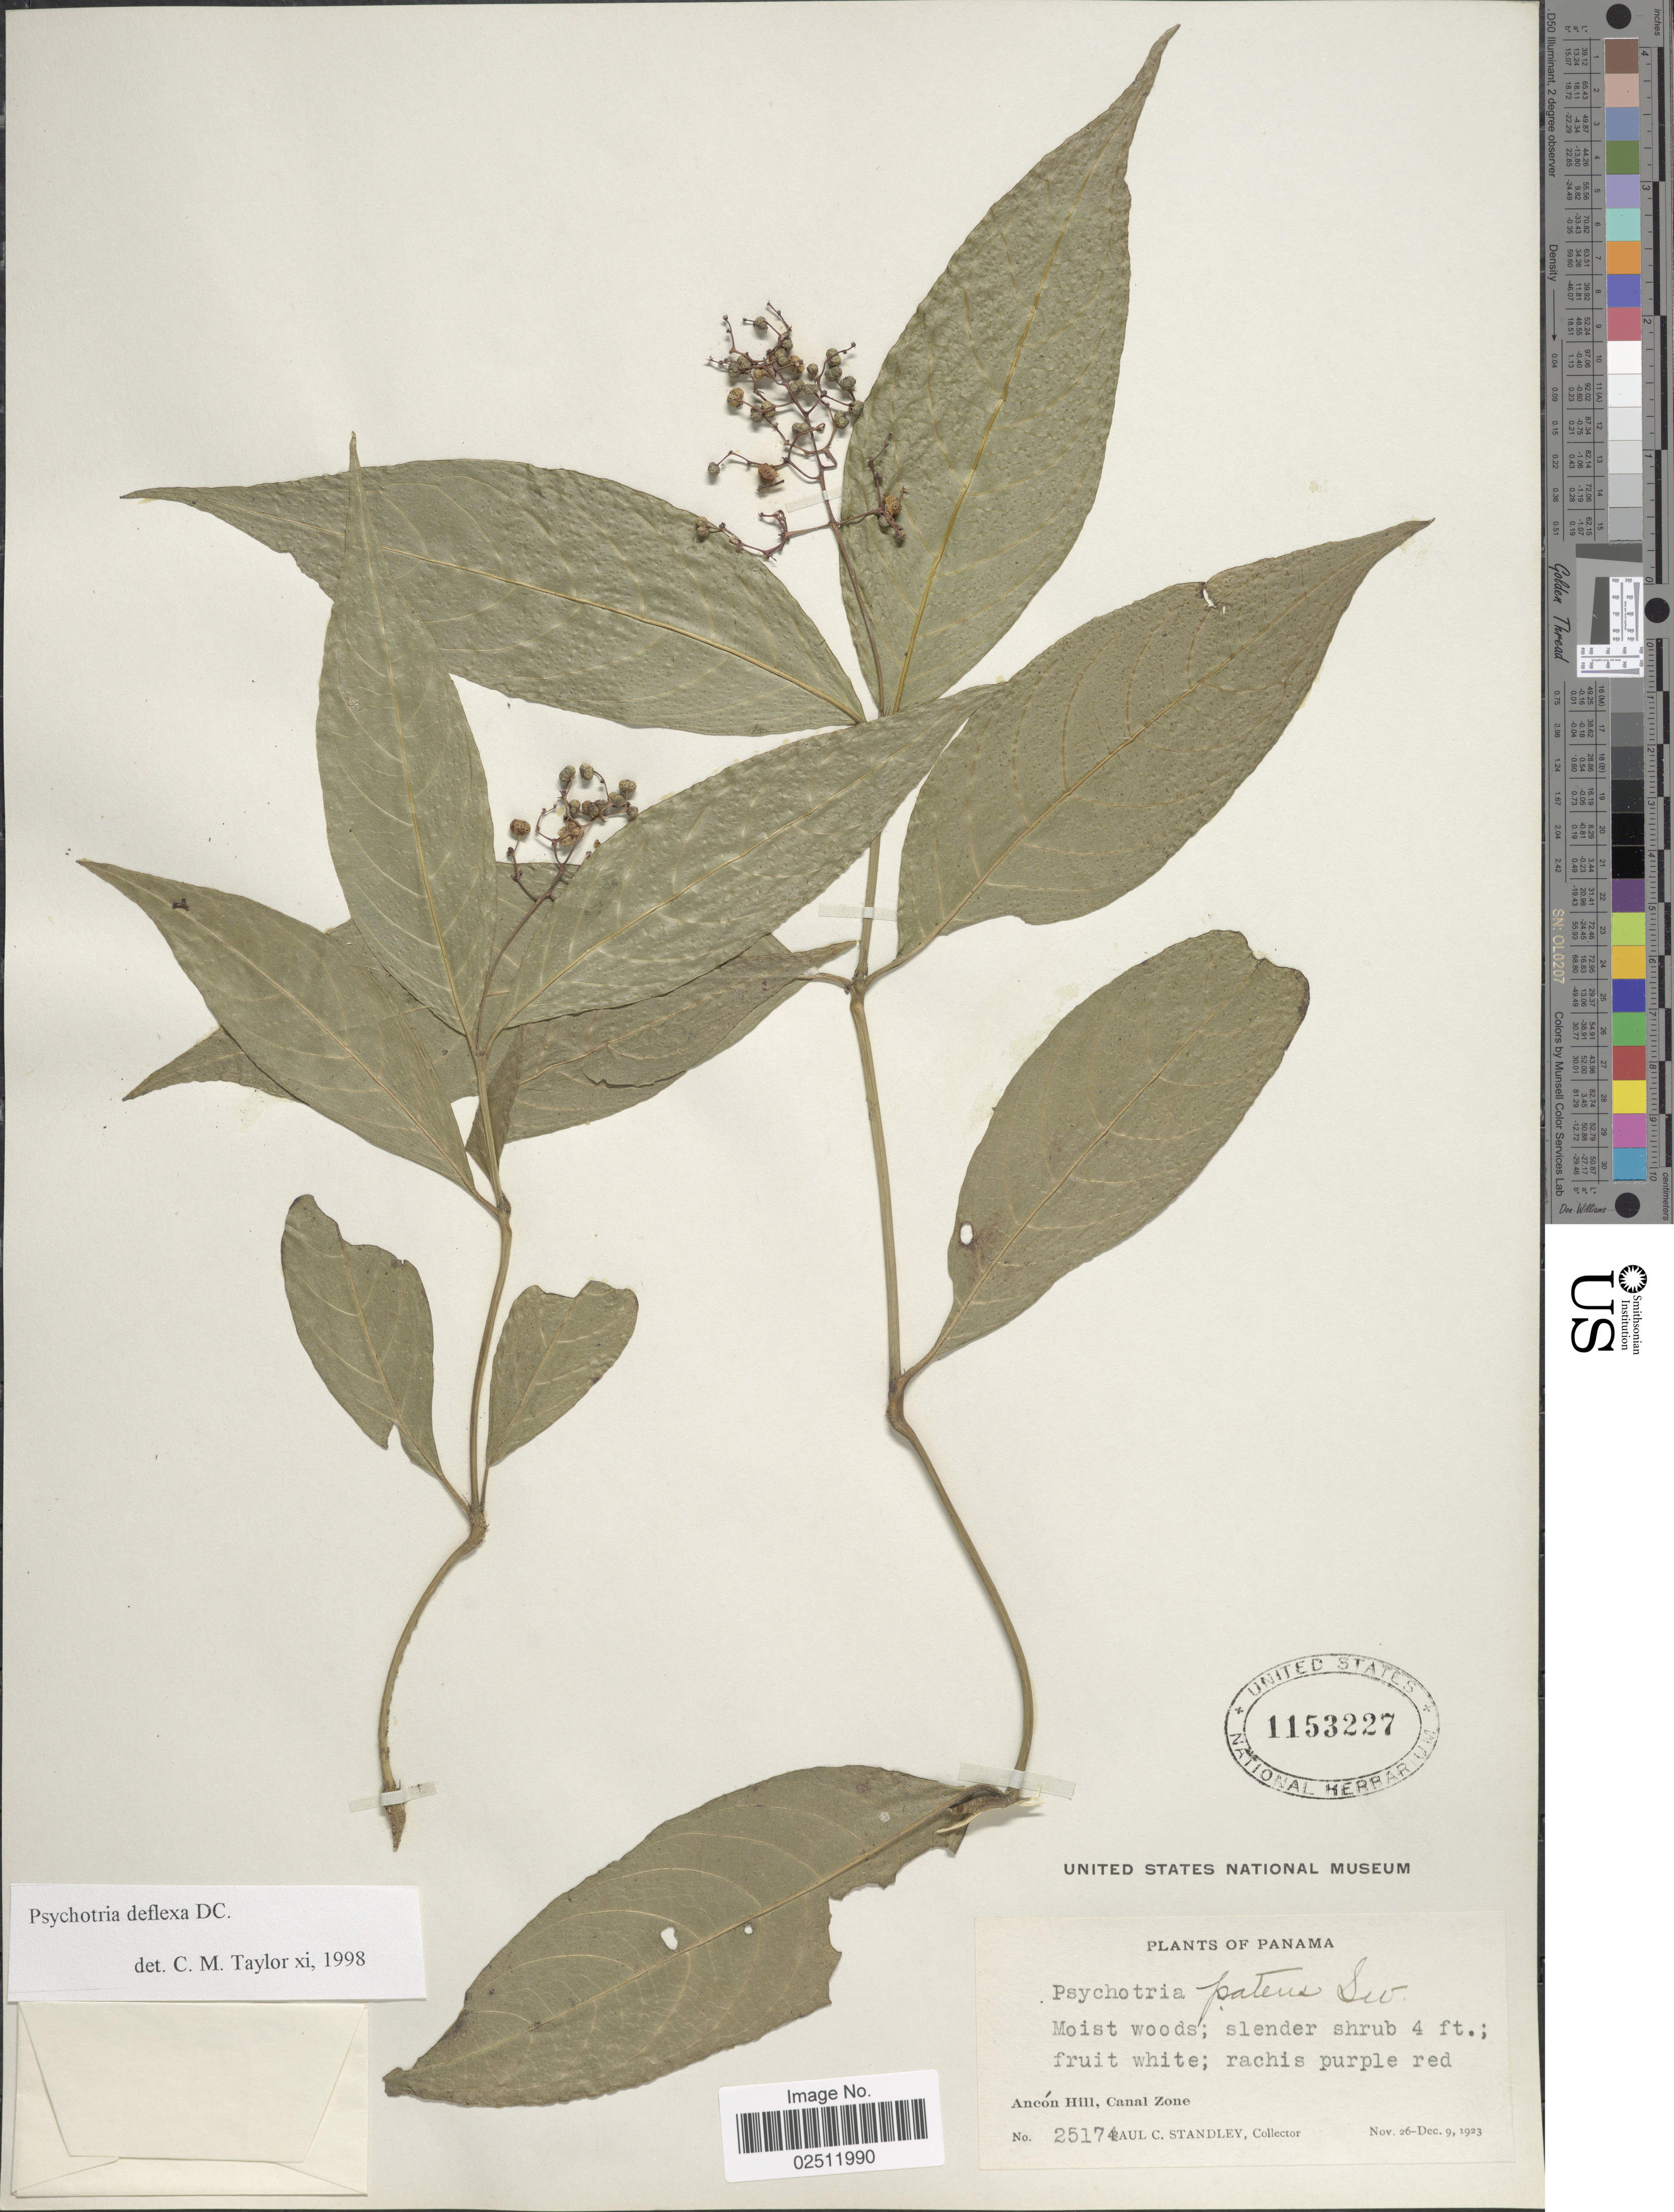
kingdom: Plantae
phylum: Tracheophyta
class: Magnoliopsida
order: Gentianales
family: Rubiaceae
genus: Psychotria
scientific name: Psychotria deflexa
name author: DC.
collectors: P. C. Standley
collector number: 25174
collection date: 1923-11-26/1923-12-09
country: Panama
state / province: Colón / Panamá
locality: Moist woods; Ancón Hill, Canal Zone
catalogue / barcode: US 1153227